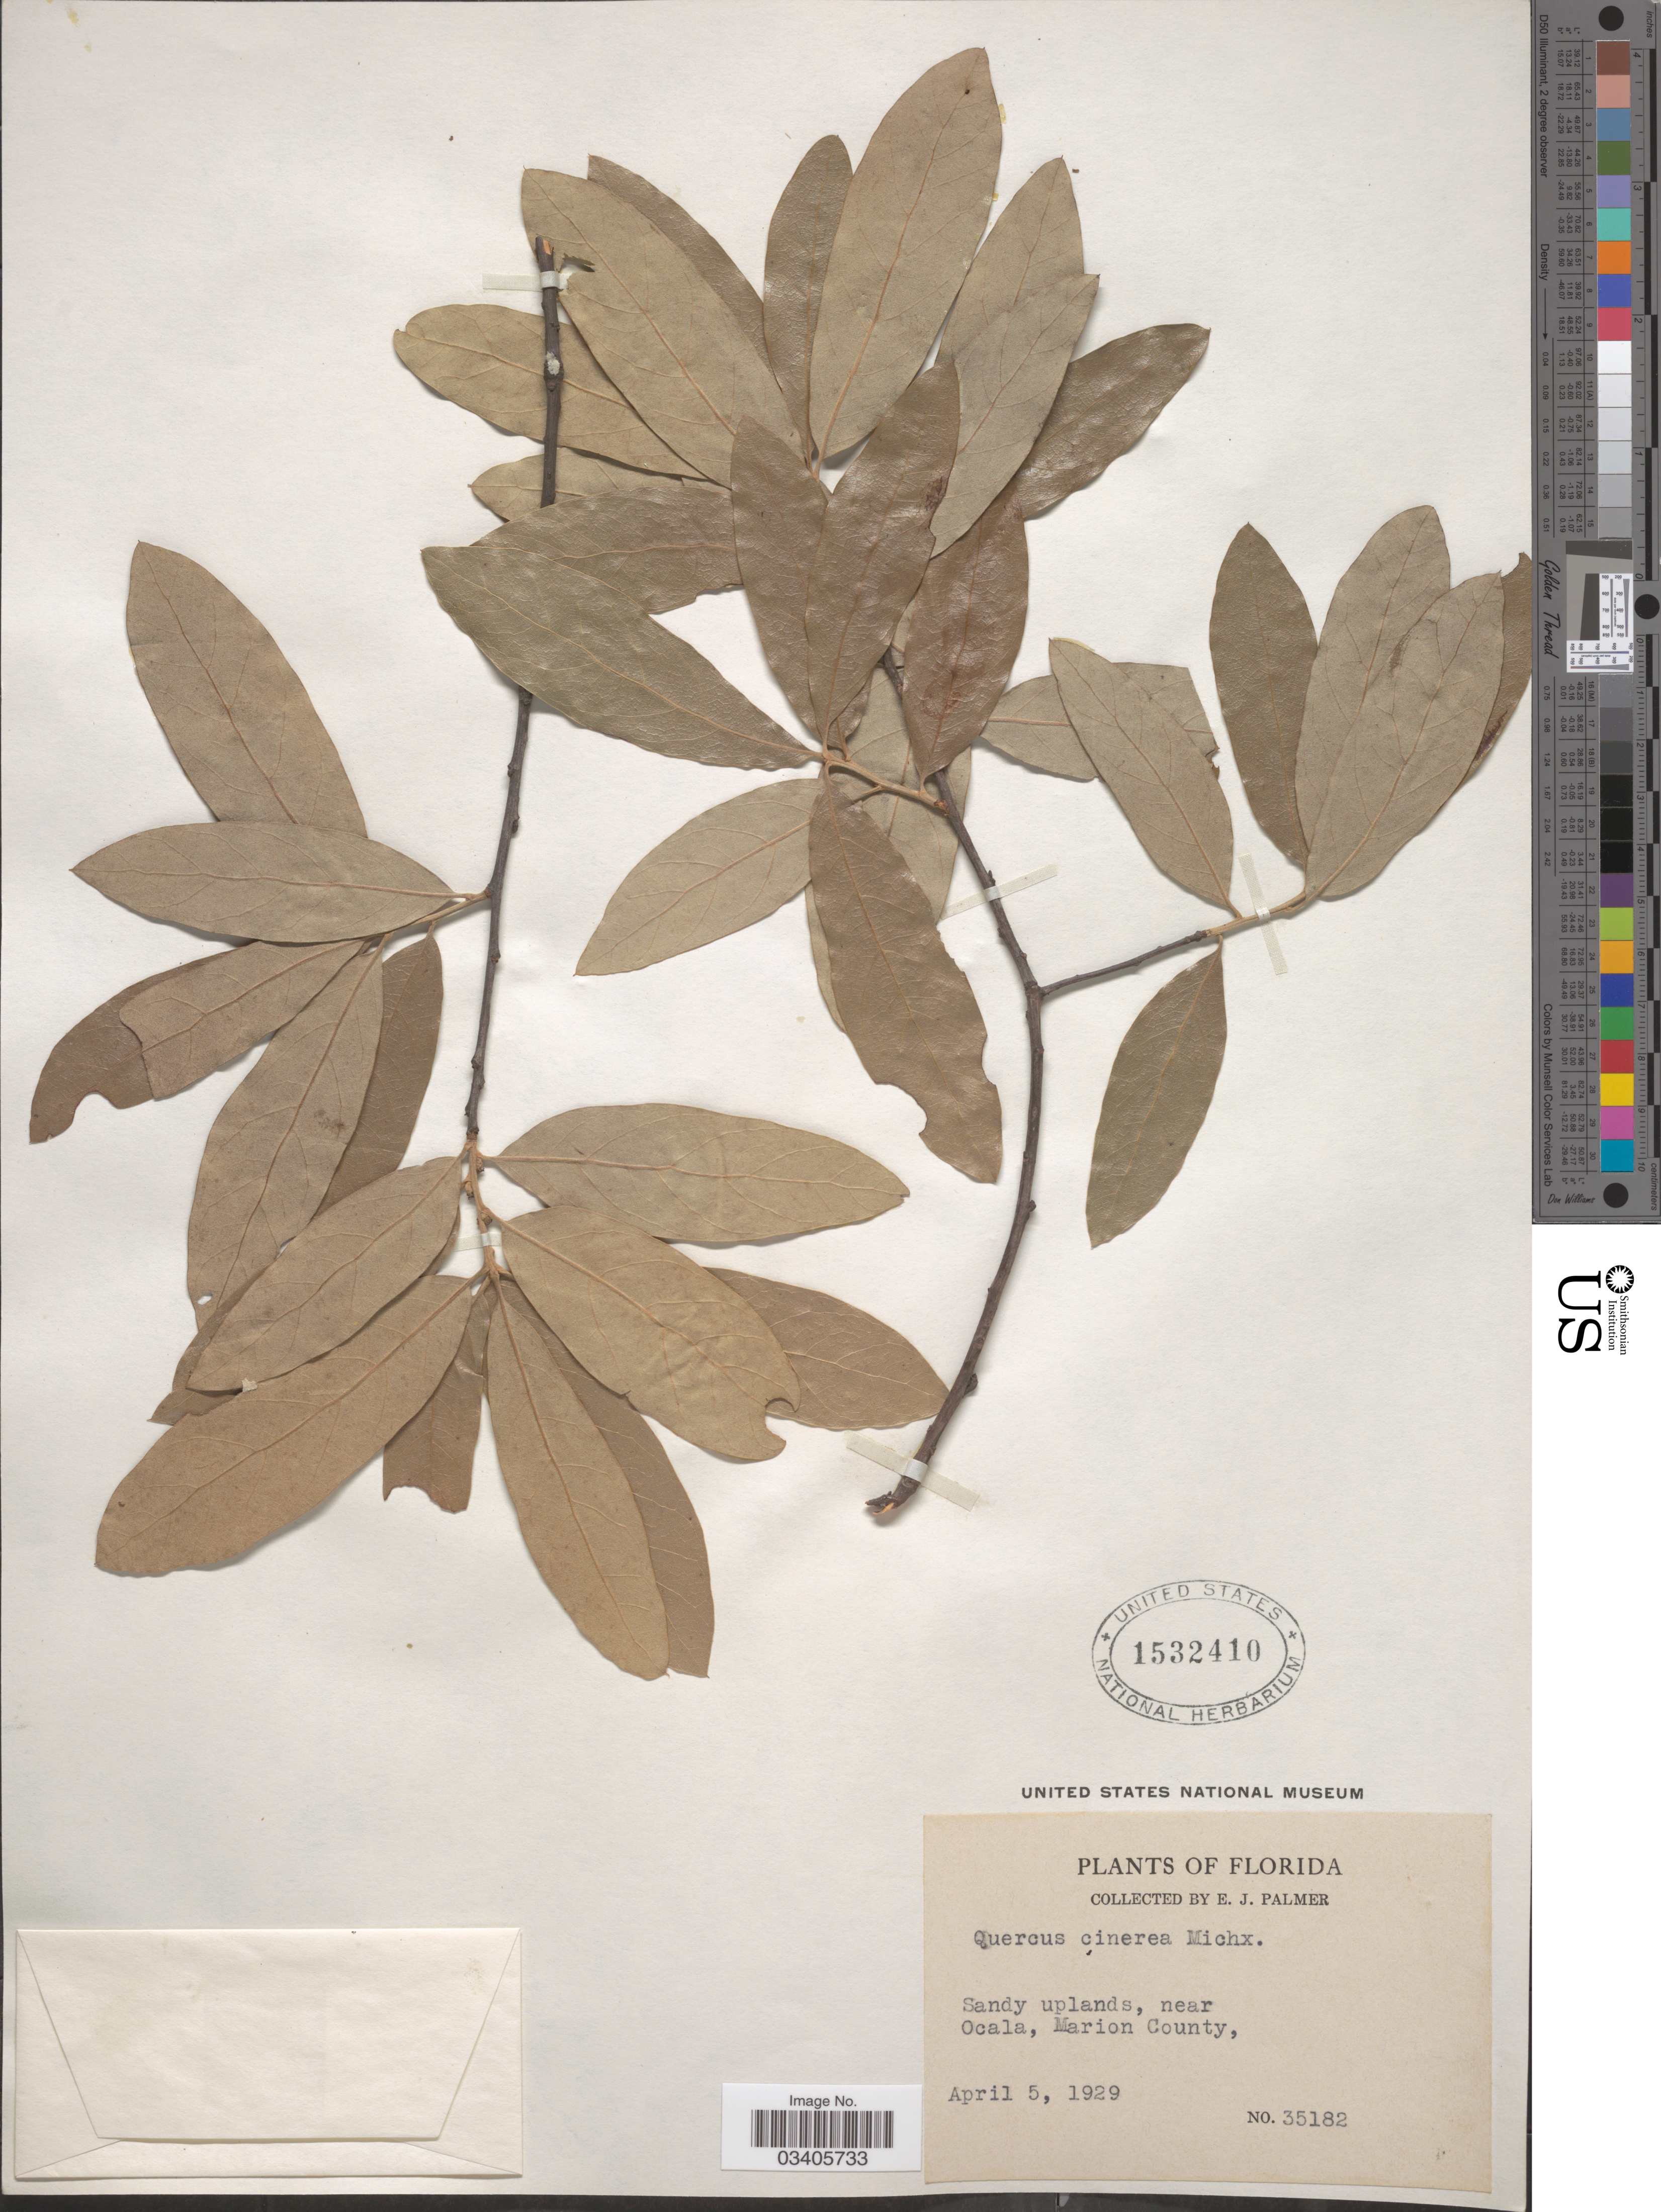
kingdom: Plantae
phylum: Tracheophyta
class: Magnoliopsida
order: Fagales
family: Fagaceae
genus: Quercus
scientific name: Quercus incana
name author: W. Bartram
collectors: E. J. Palmer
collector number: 35182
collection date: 1929-04-05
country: United States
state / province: Florida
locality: Sandy uplands, near Ocala, Marion County.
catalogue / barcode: US 1532410